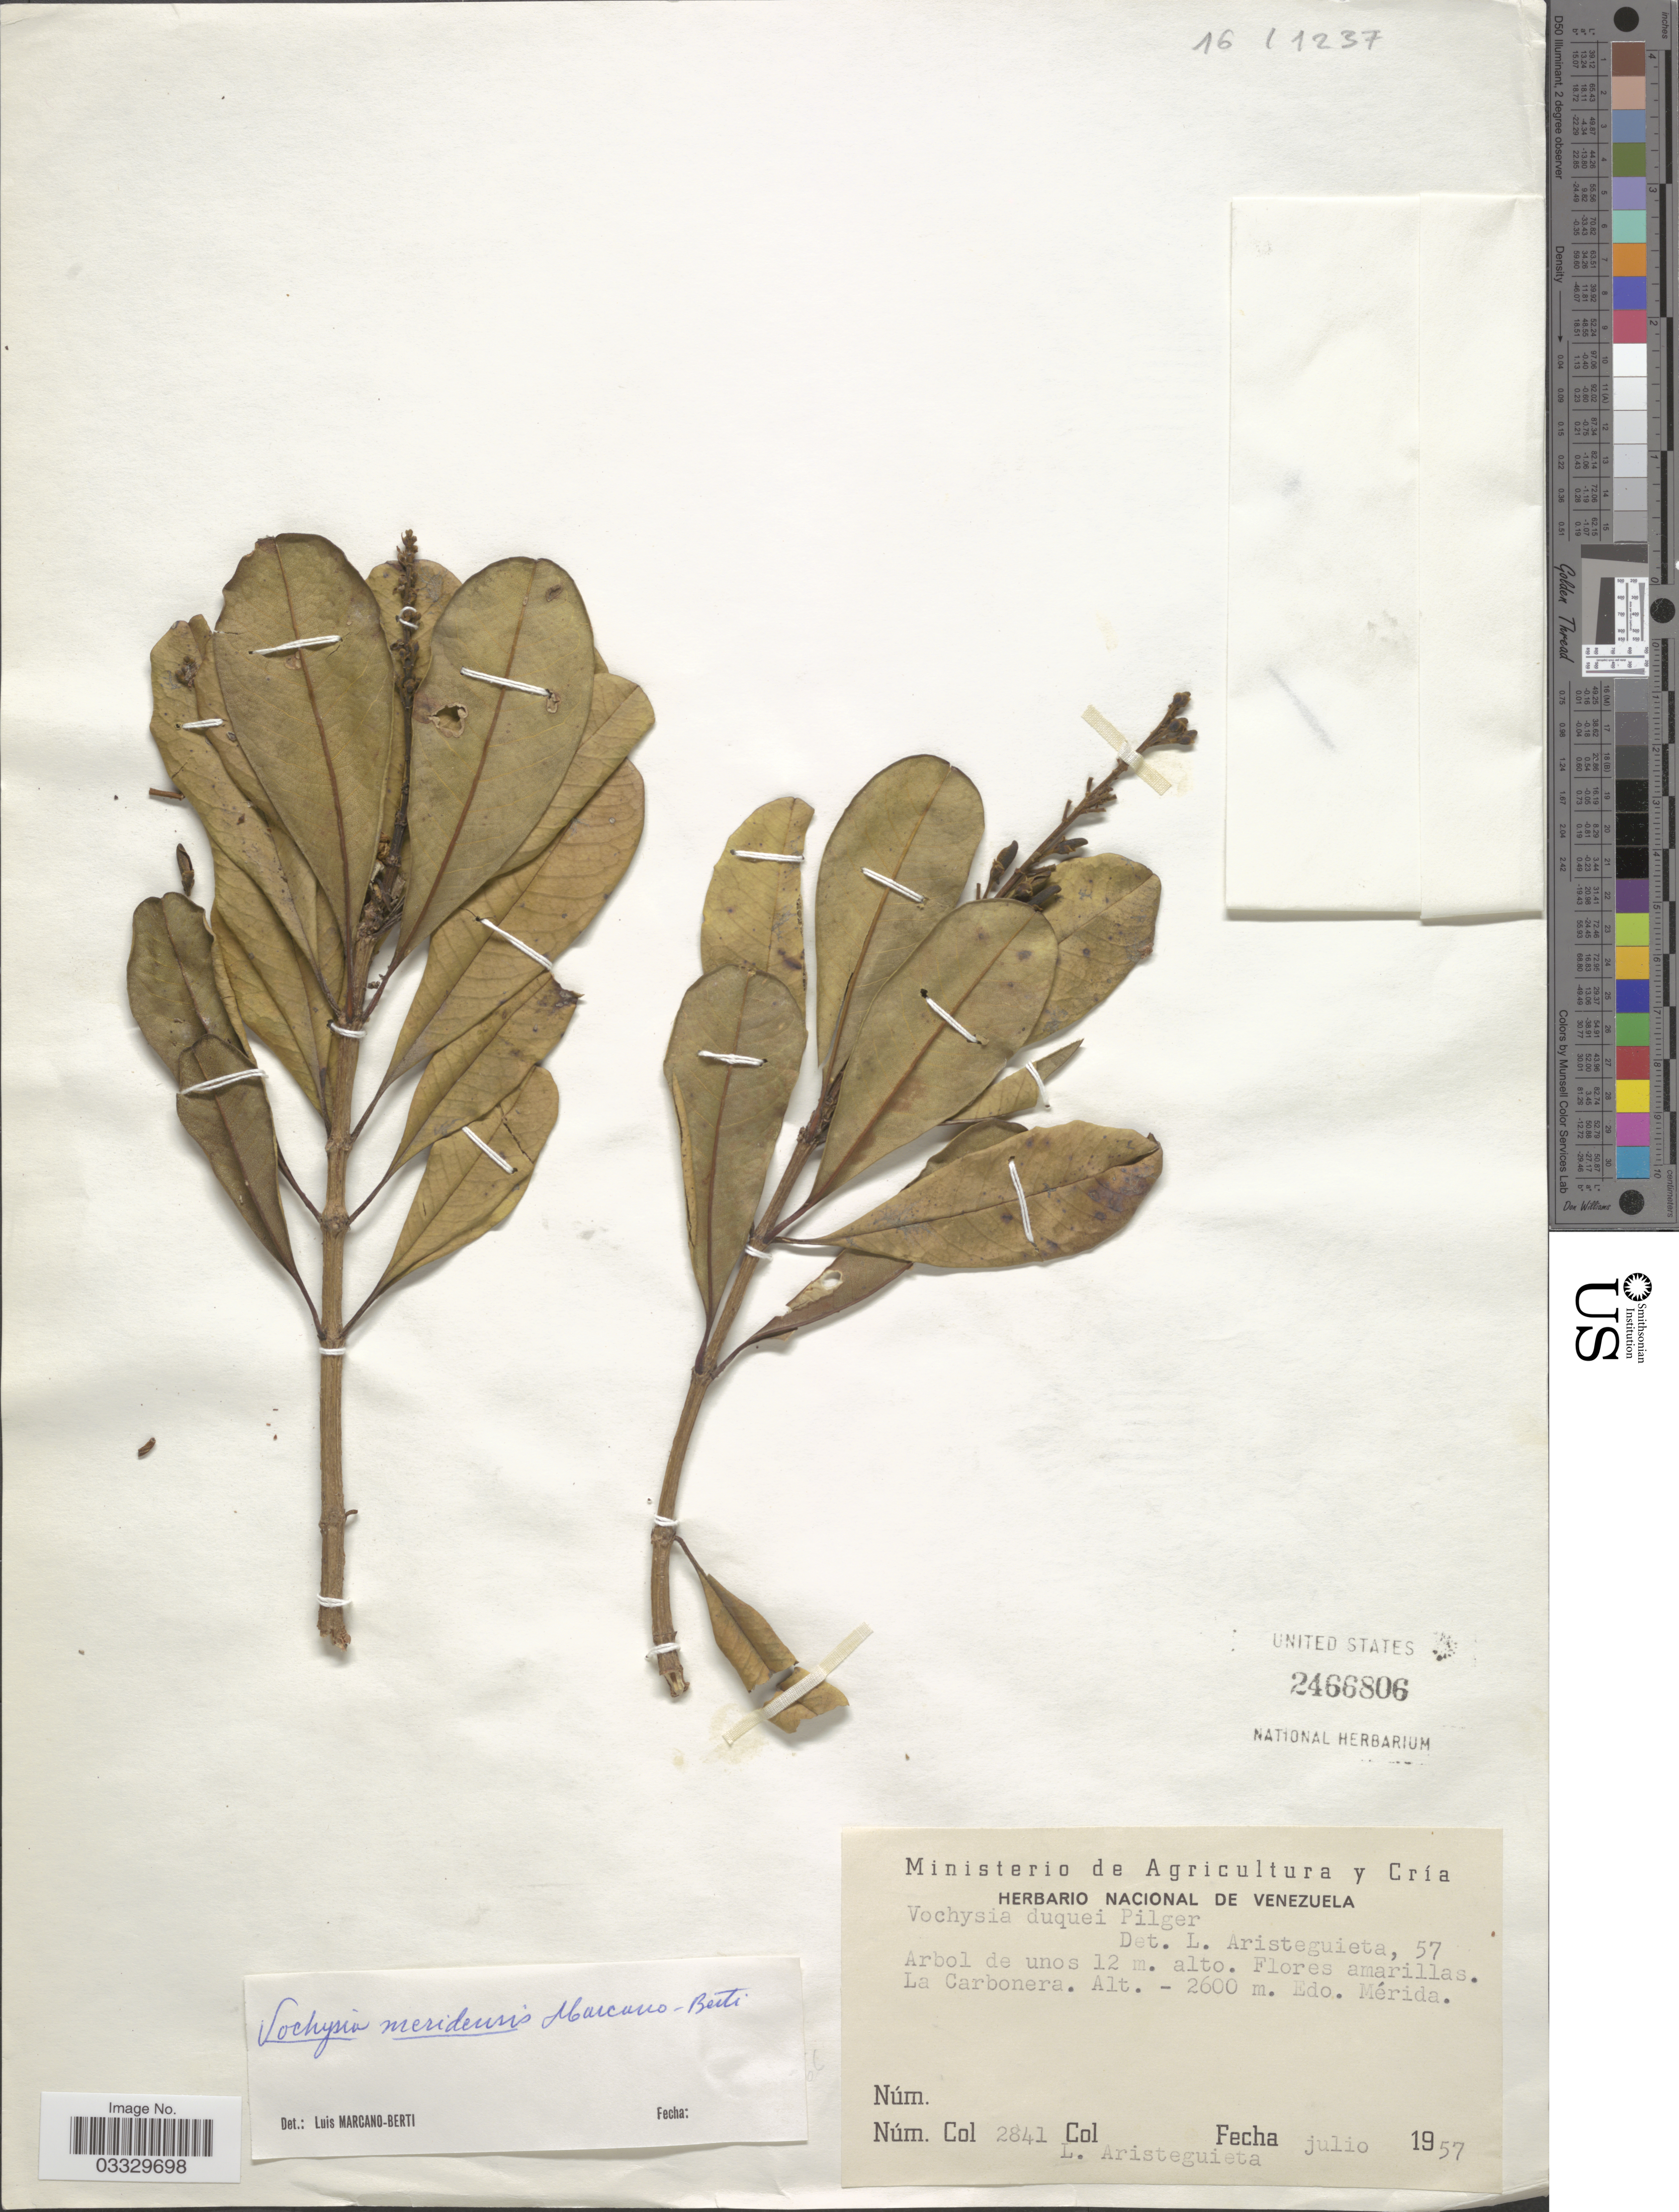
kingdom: Plantae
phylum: Tracheophyta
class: Magnoliopsida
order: Myrtales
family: Vochysiaceae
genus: Vochysia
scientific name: Vochysia meridensis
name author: Marc.-Berti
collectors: L. Aristeguieta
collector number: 2841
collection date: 1957-07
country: Venezuela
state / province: Mérida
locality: La Carbonera.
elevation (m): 2600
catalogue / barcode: US 2466806